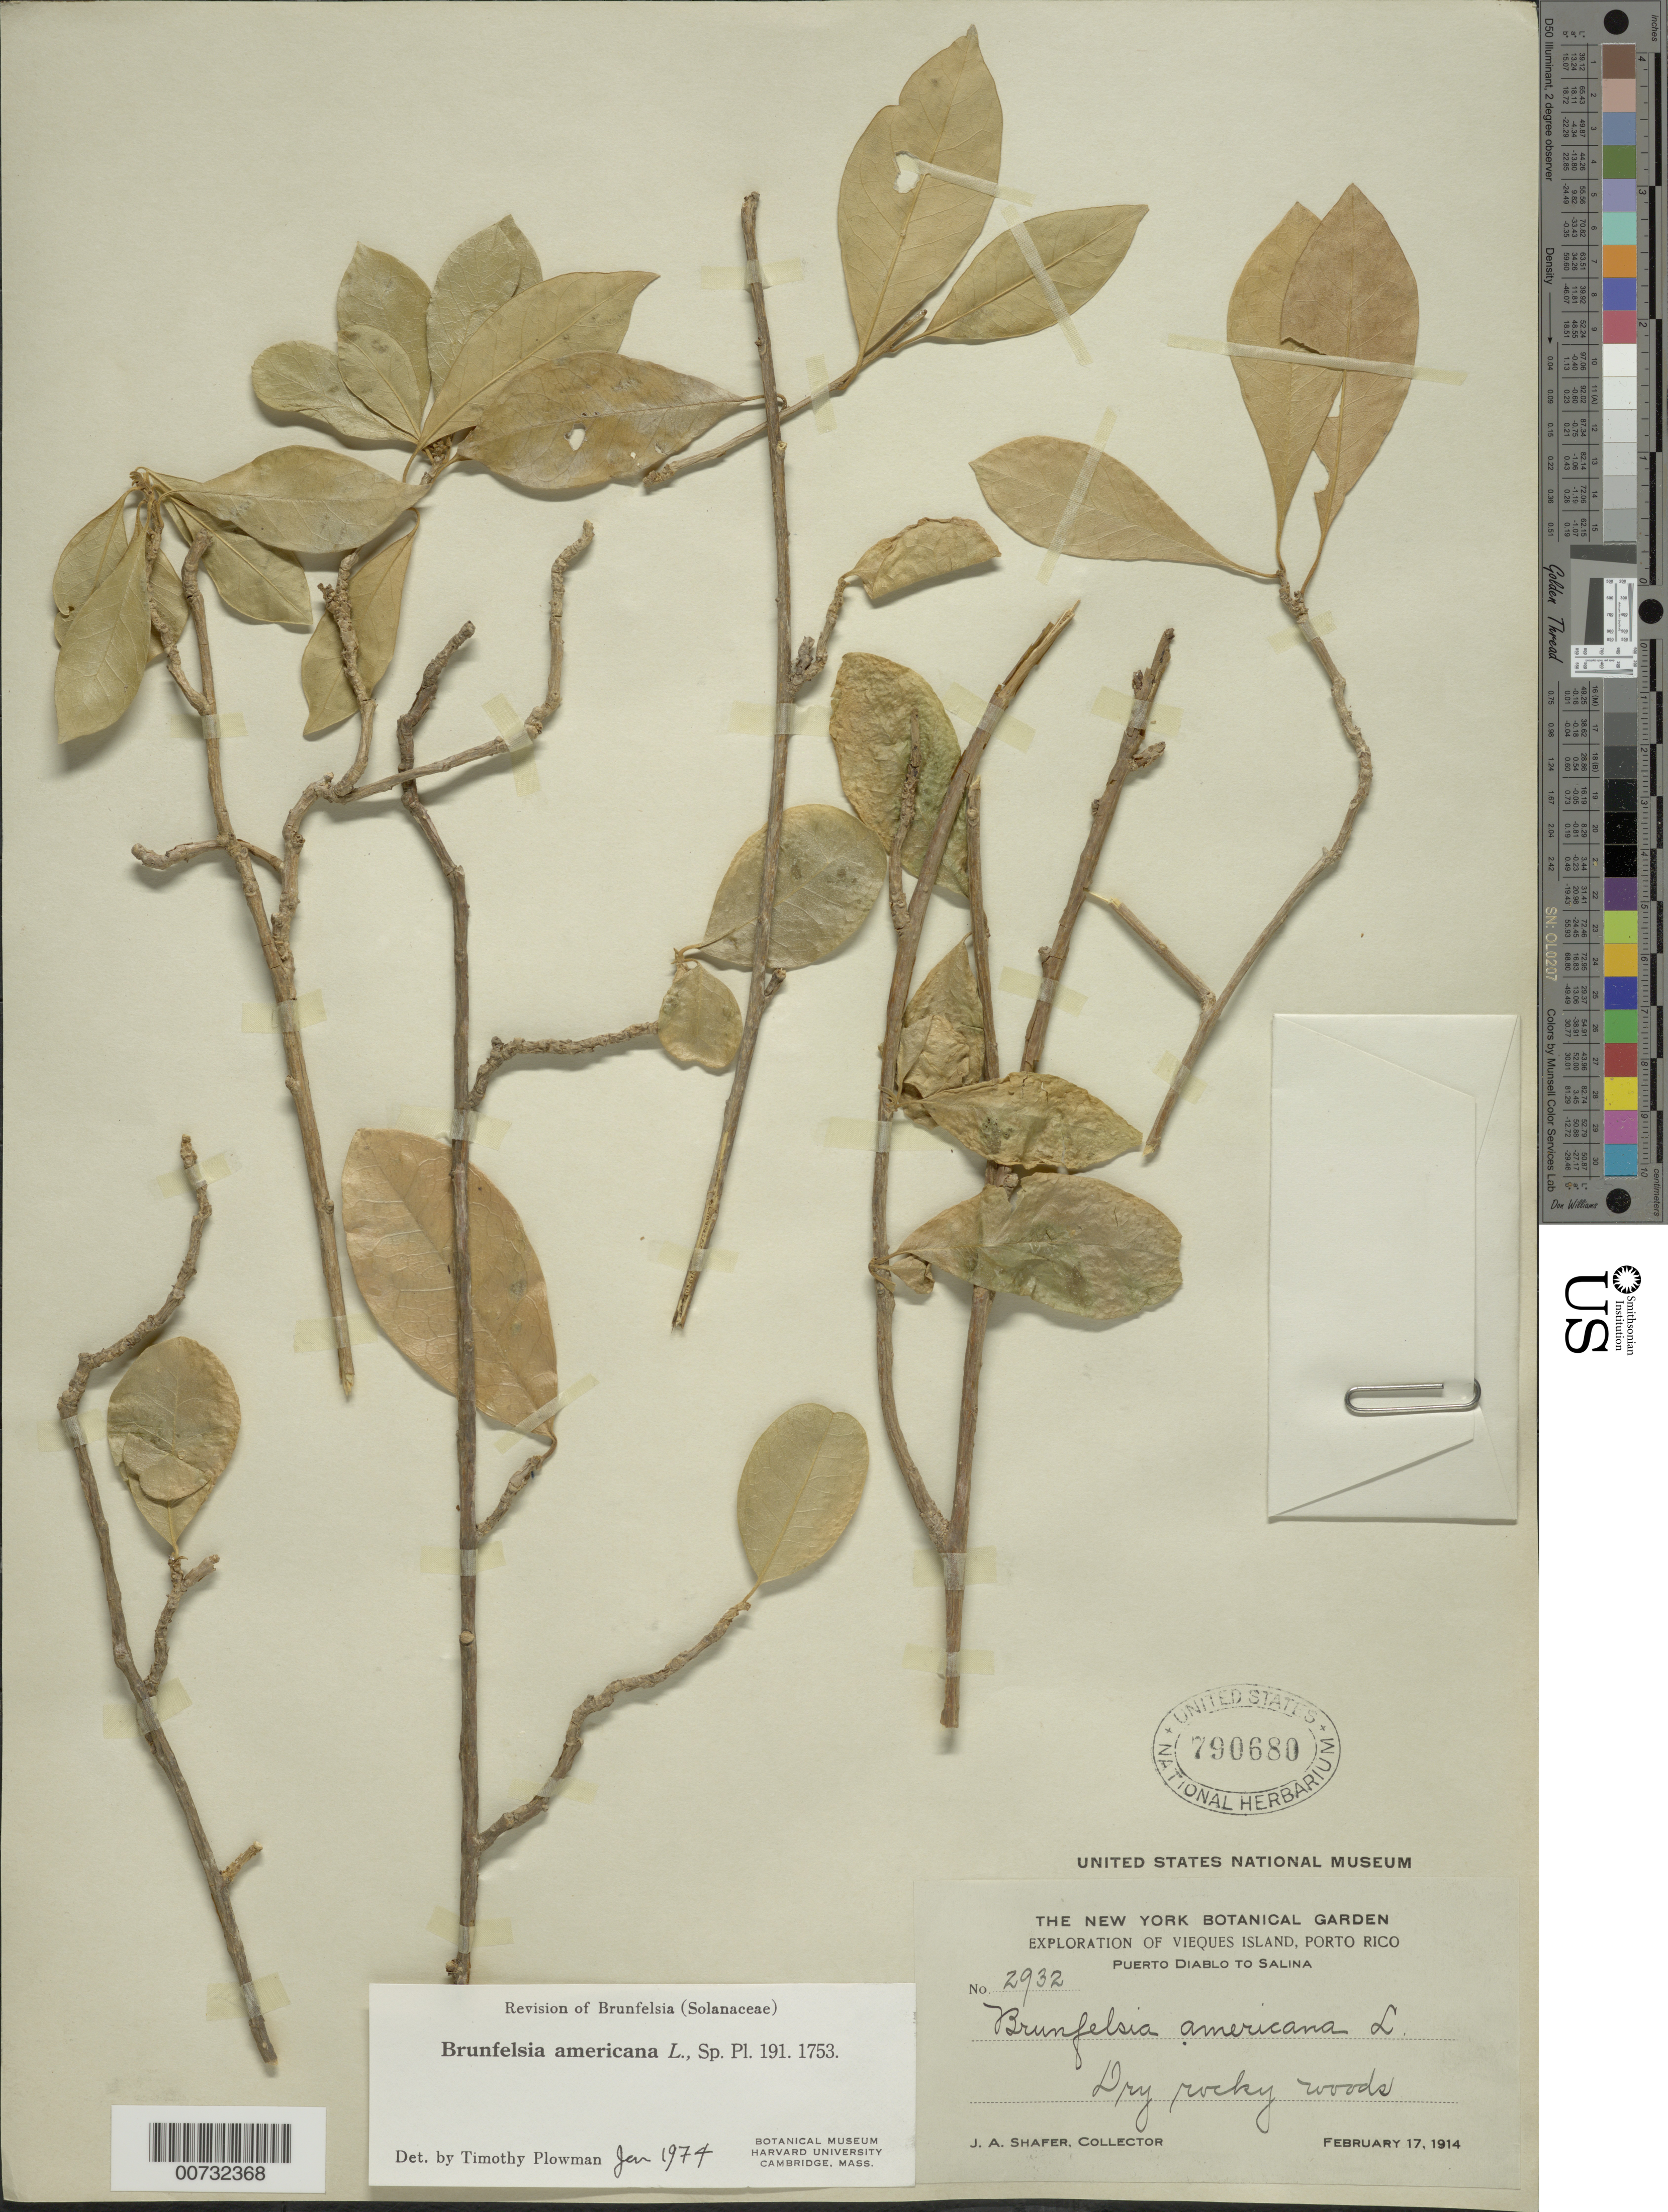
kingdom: Plantae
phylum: Tracheophyta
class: Magnoliopsida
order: Solanales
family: Solanaceae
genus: Brunfelsia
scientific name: Brunfelsia americana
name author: L.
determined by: Plowman, Timothy C.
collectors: J. A. Shafer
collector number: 2932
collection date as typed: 17 Feb 1914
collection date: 1914-02-17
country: Puerto Rico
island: Vieques I.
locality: Puerto Diablo to Salina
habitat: Dry rocky woods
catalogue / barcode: US 790680